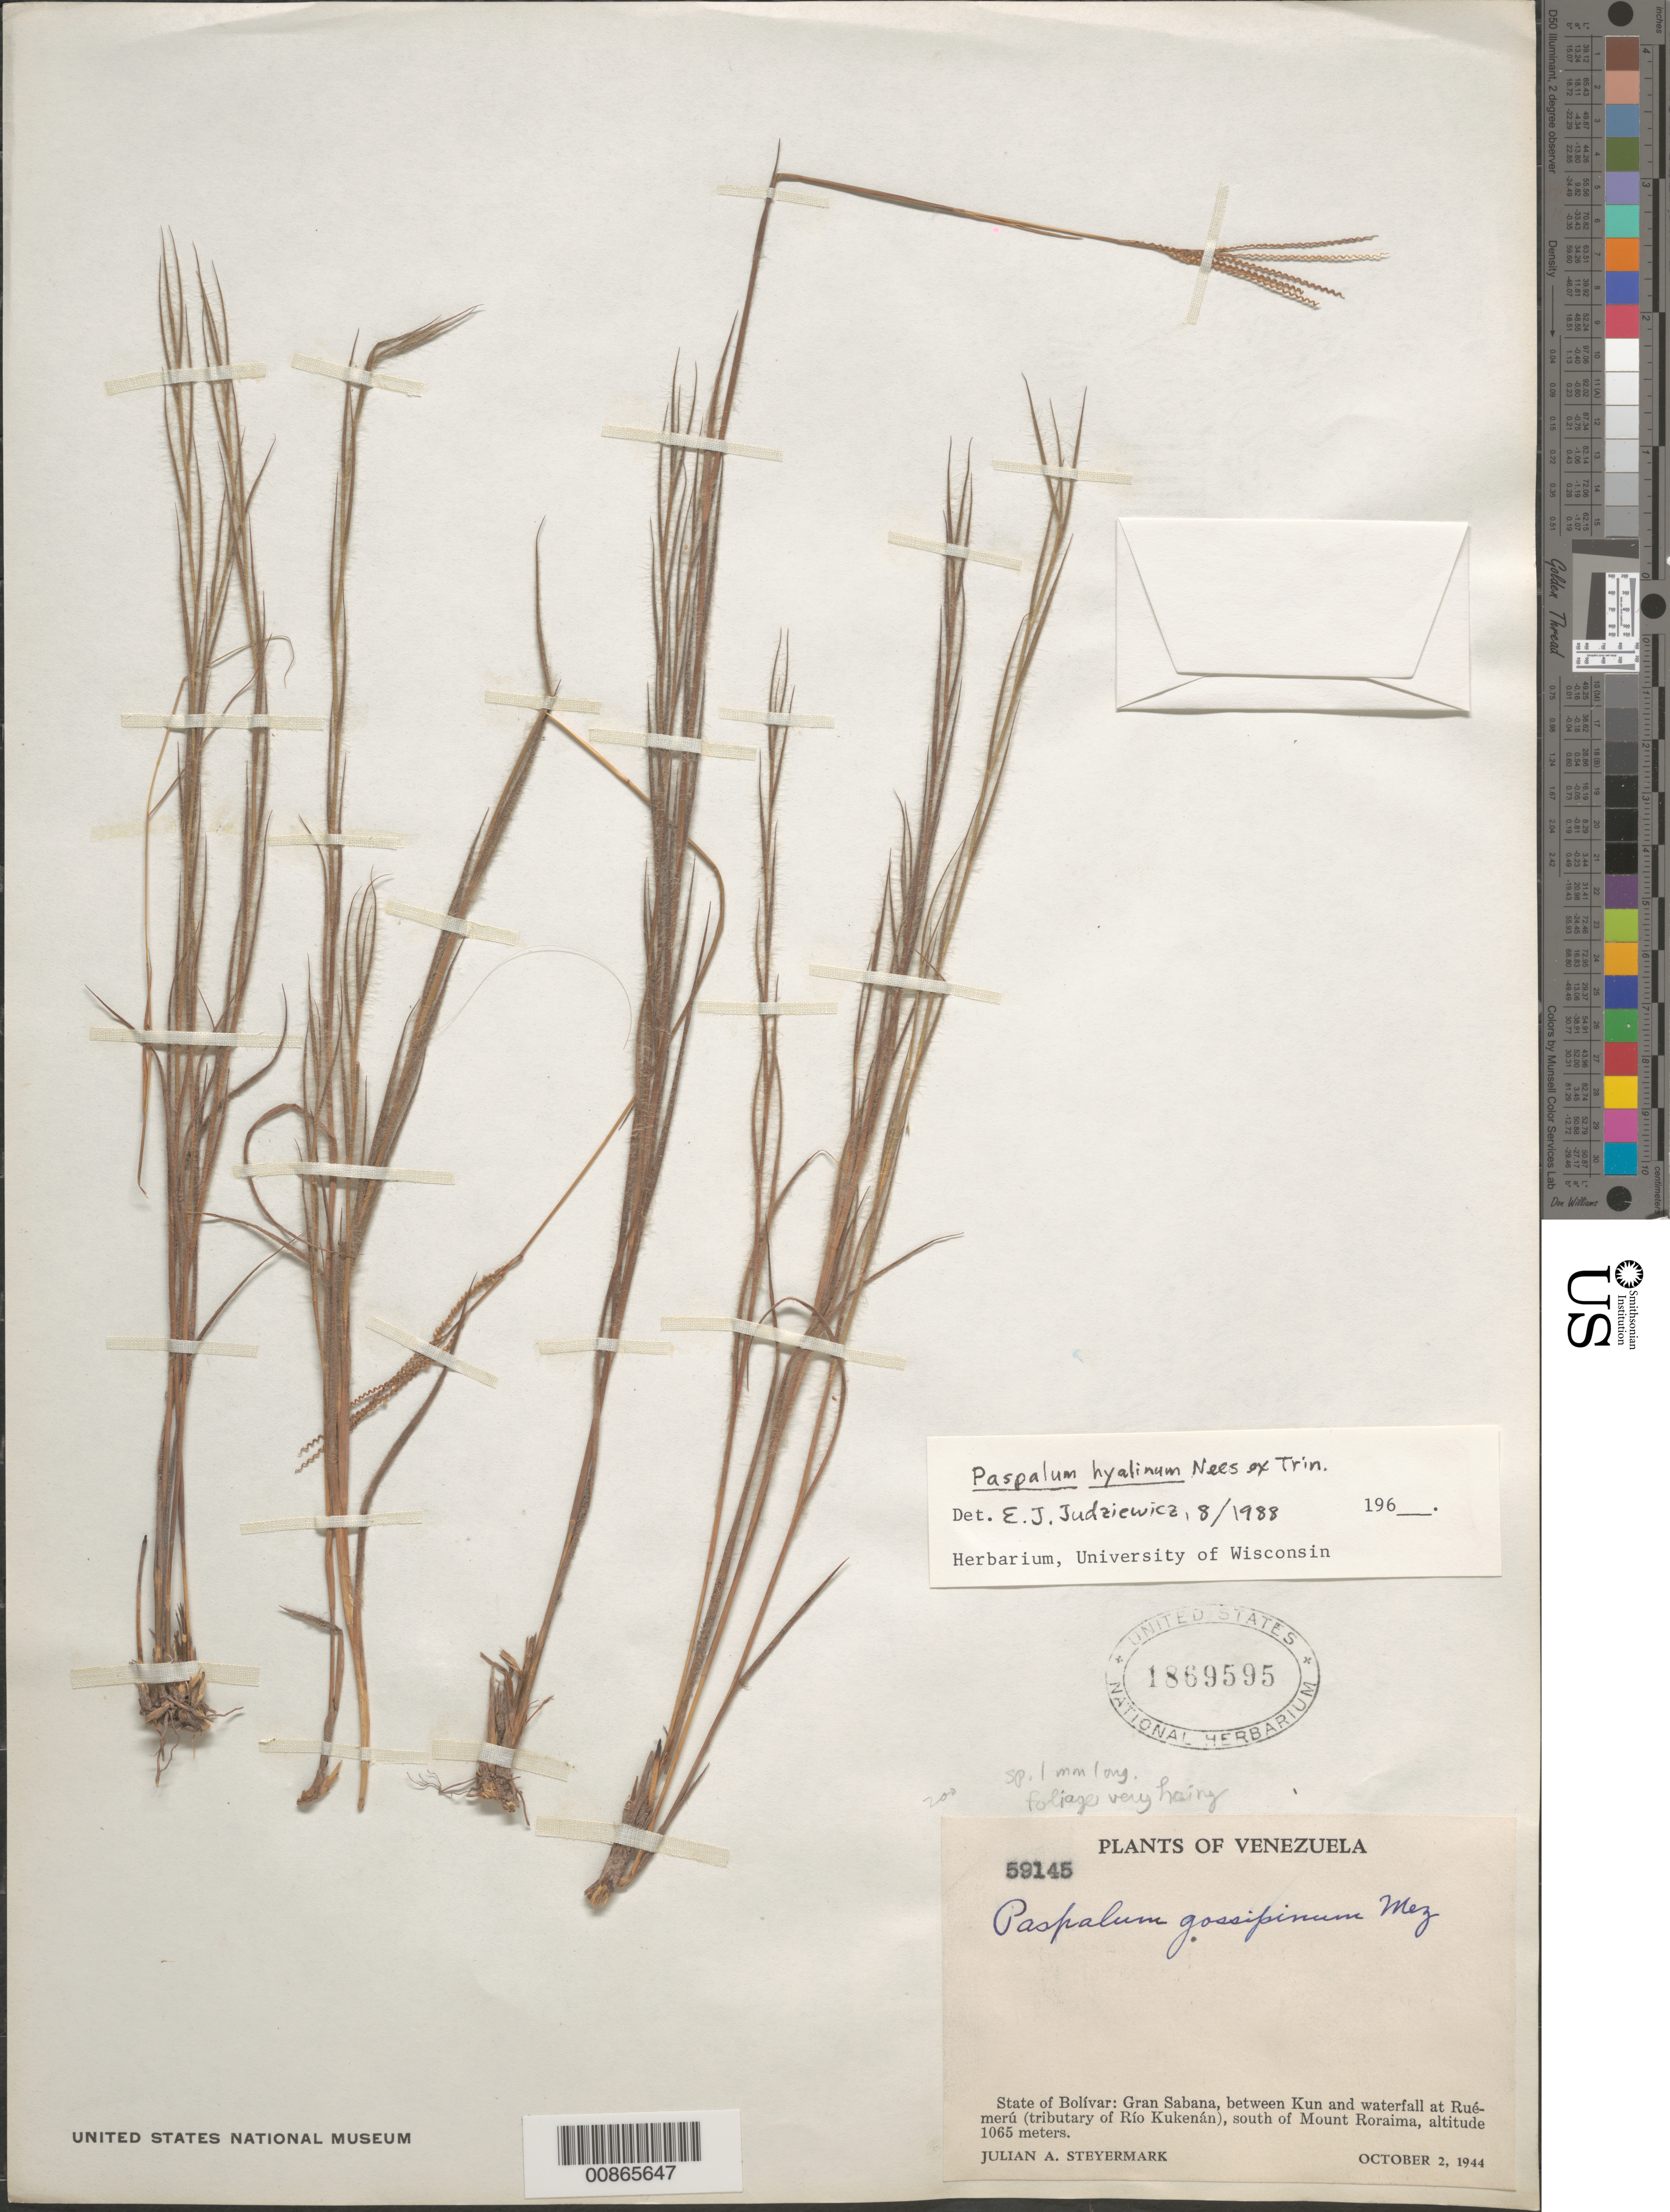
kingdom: Plantae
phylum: Tracheophyta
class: Liliopsida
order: Poales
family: Poaceae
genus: Paspalum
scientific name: Paspalum hyalinum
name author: Nees ex Trin.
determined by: Judziewicz, E. J.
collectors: J. Steyermark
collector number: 59145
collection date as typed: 2-Oct-44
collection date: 1944-10-02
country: Venezuela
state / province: Bolívar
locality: Gran Sabana, between Kun and waterfall at Rué-merú (trib. Río Kukenán), south of Mt. Roraima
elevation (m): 1065